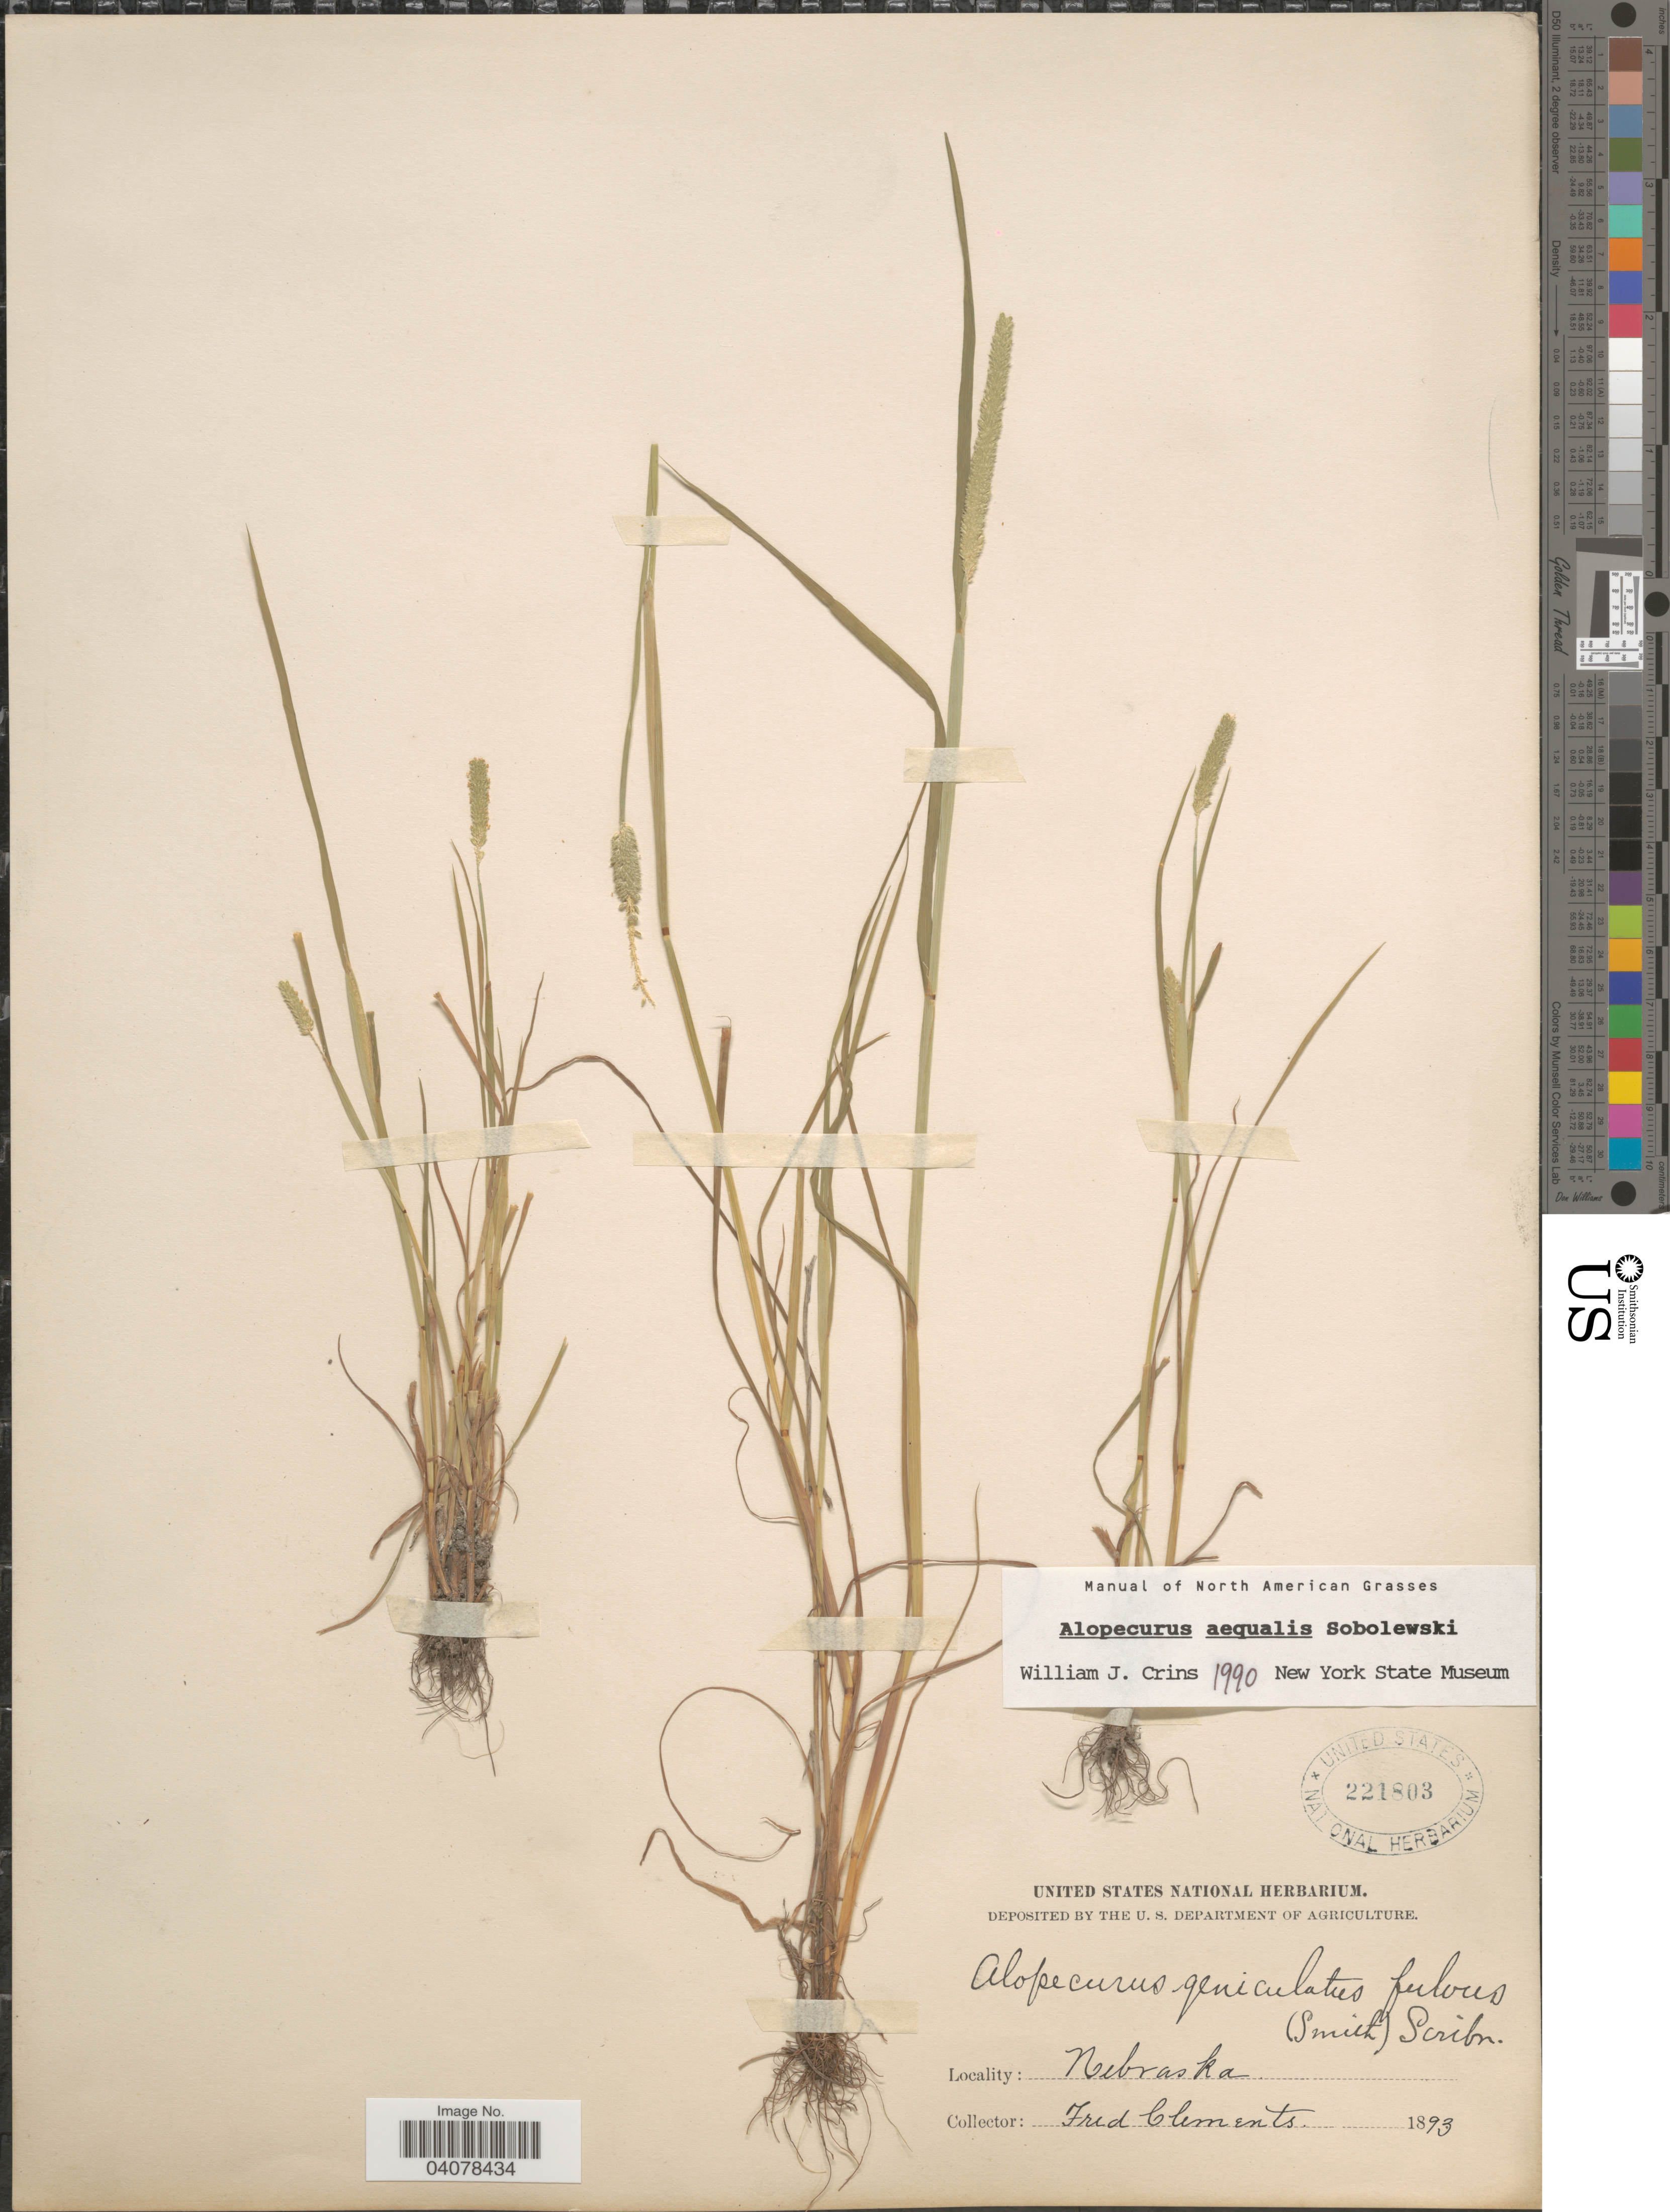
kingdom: Plantae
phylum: Tracheophyta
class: Liliopsida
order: Poales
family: Poaceae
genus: Alopecurus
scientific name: Alopecurus aequalis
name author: Sobol.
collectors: F. Clements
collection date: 1893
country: United States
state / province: Nebraska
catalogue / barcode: US 221803